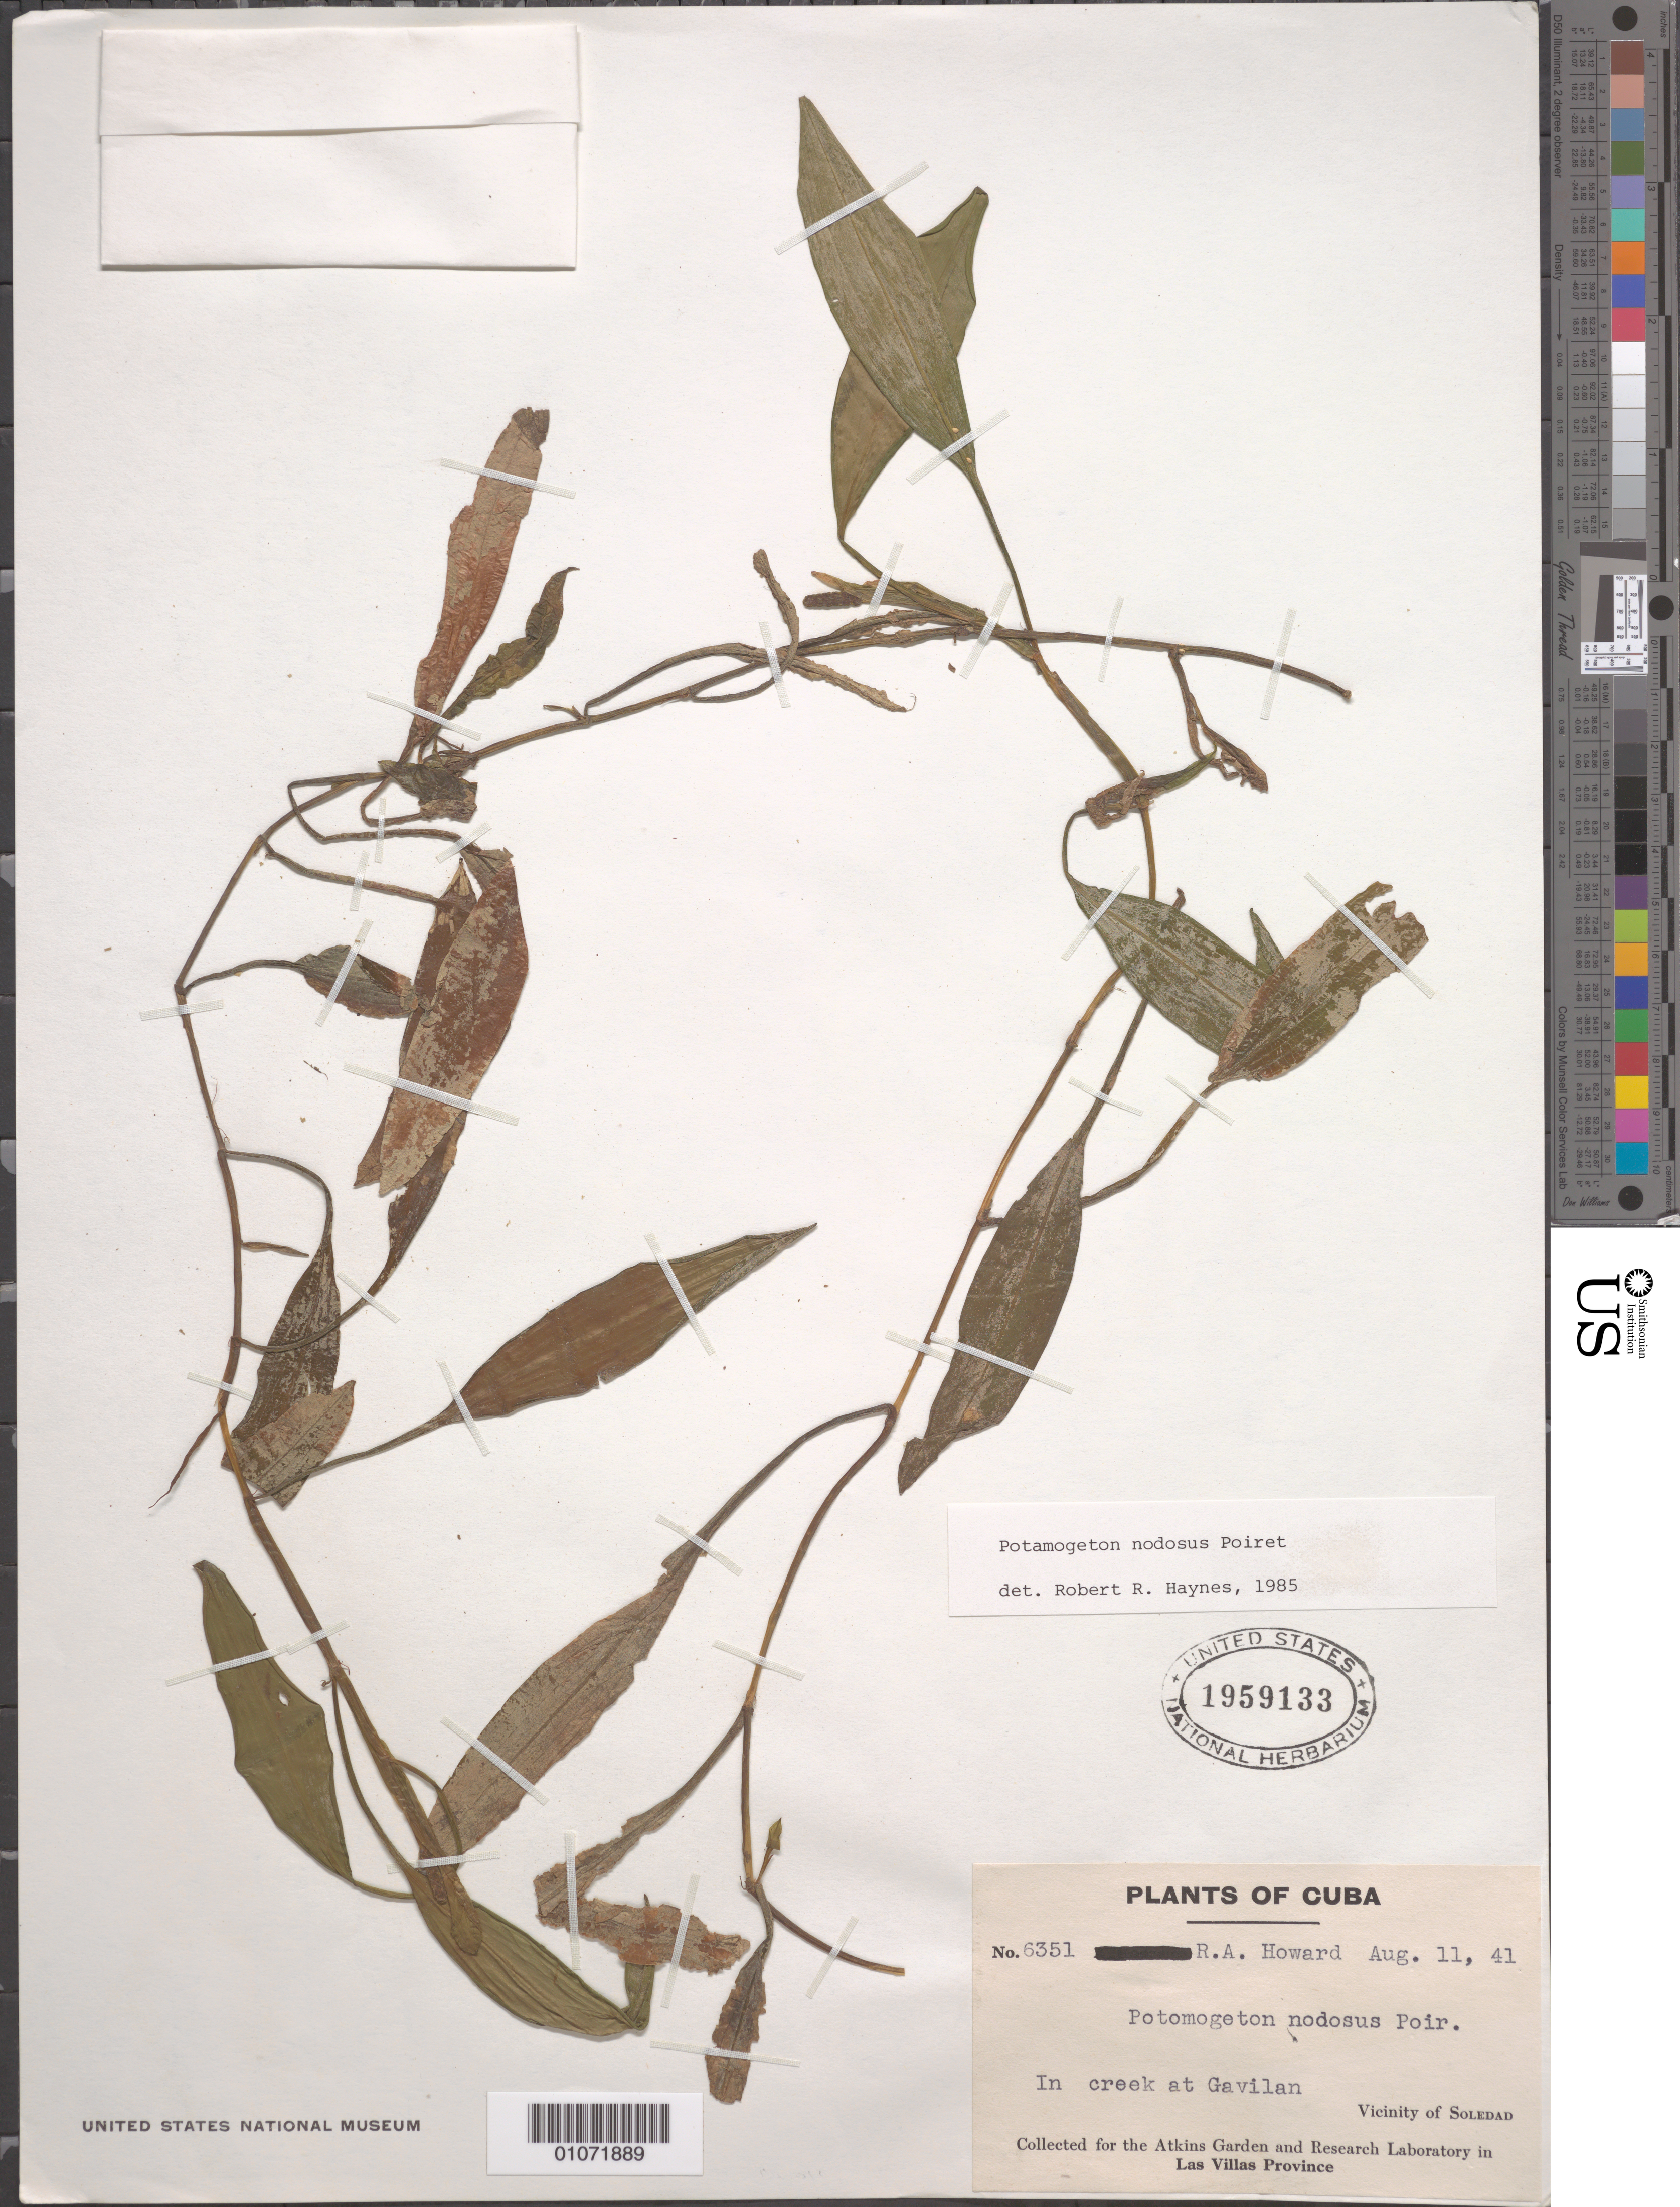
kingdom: Plantae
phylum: Tracheophyta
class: Liliopsida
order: Alismatales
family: Potamogetonaceae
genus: Potamogeton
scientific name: Potamogeton nodosus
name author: Poir.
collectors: R. A. Howard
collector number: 6351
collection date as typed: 11 Aug 1941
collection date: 1941-08-11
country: Cuba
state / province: Las Villas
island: Cuba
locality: Collected for the Atkins Garden and Research Laboratory in Las Villas Province In creek at Gavilan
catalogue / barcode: US 1959133